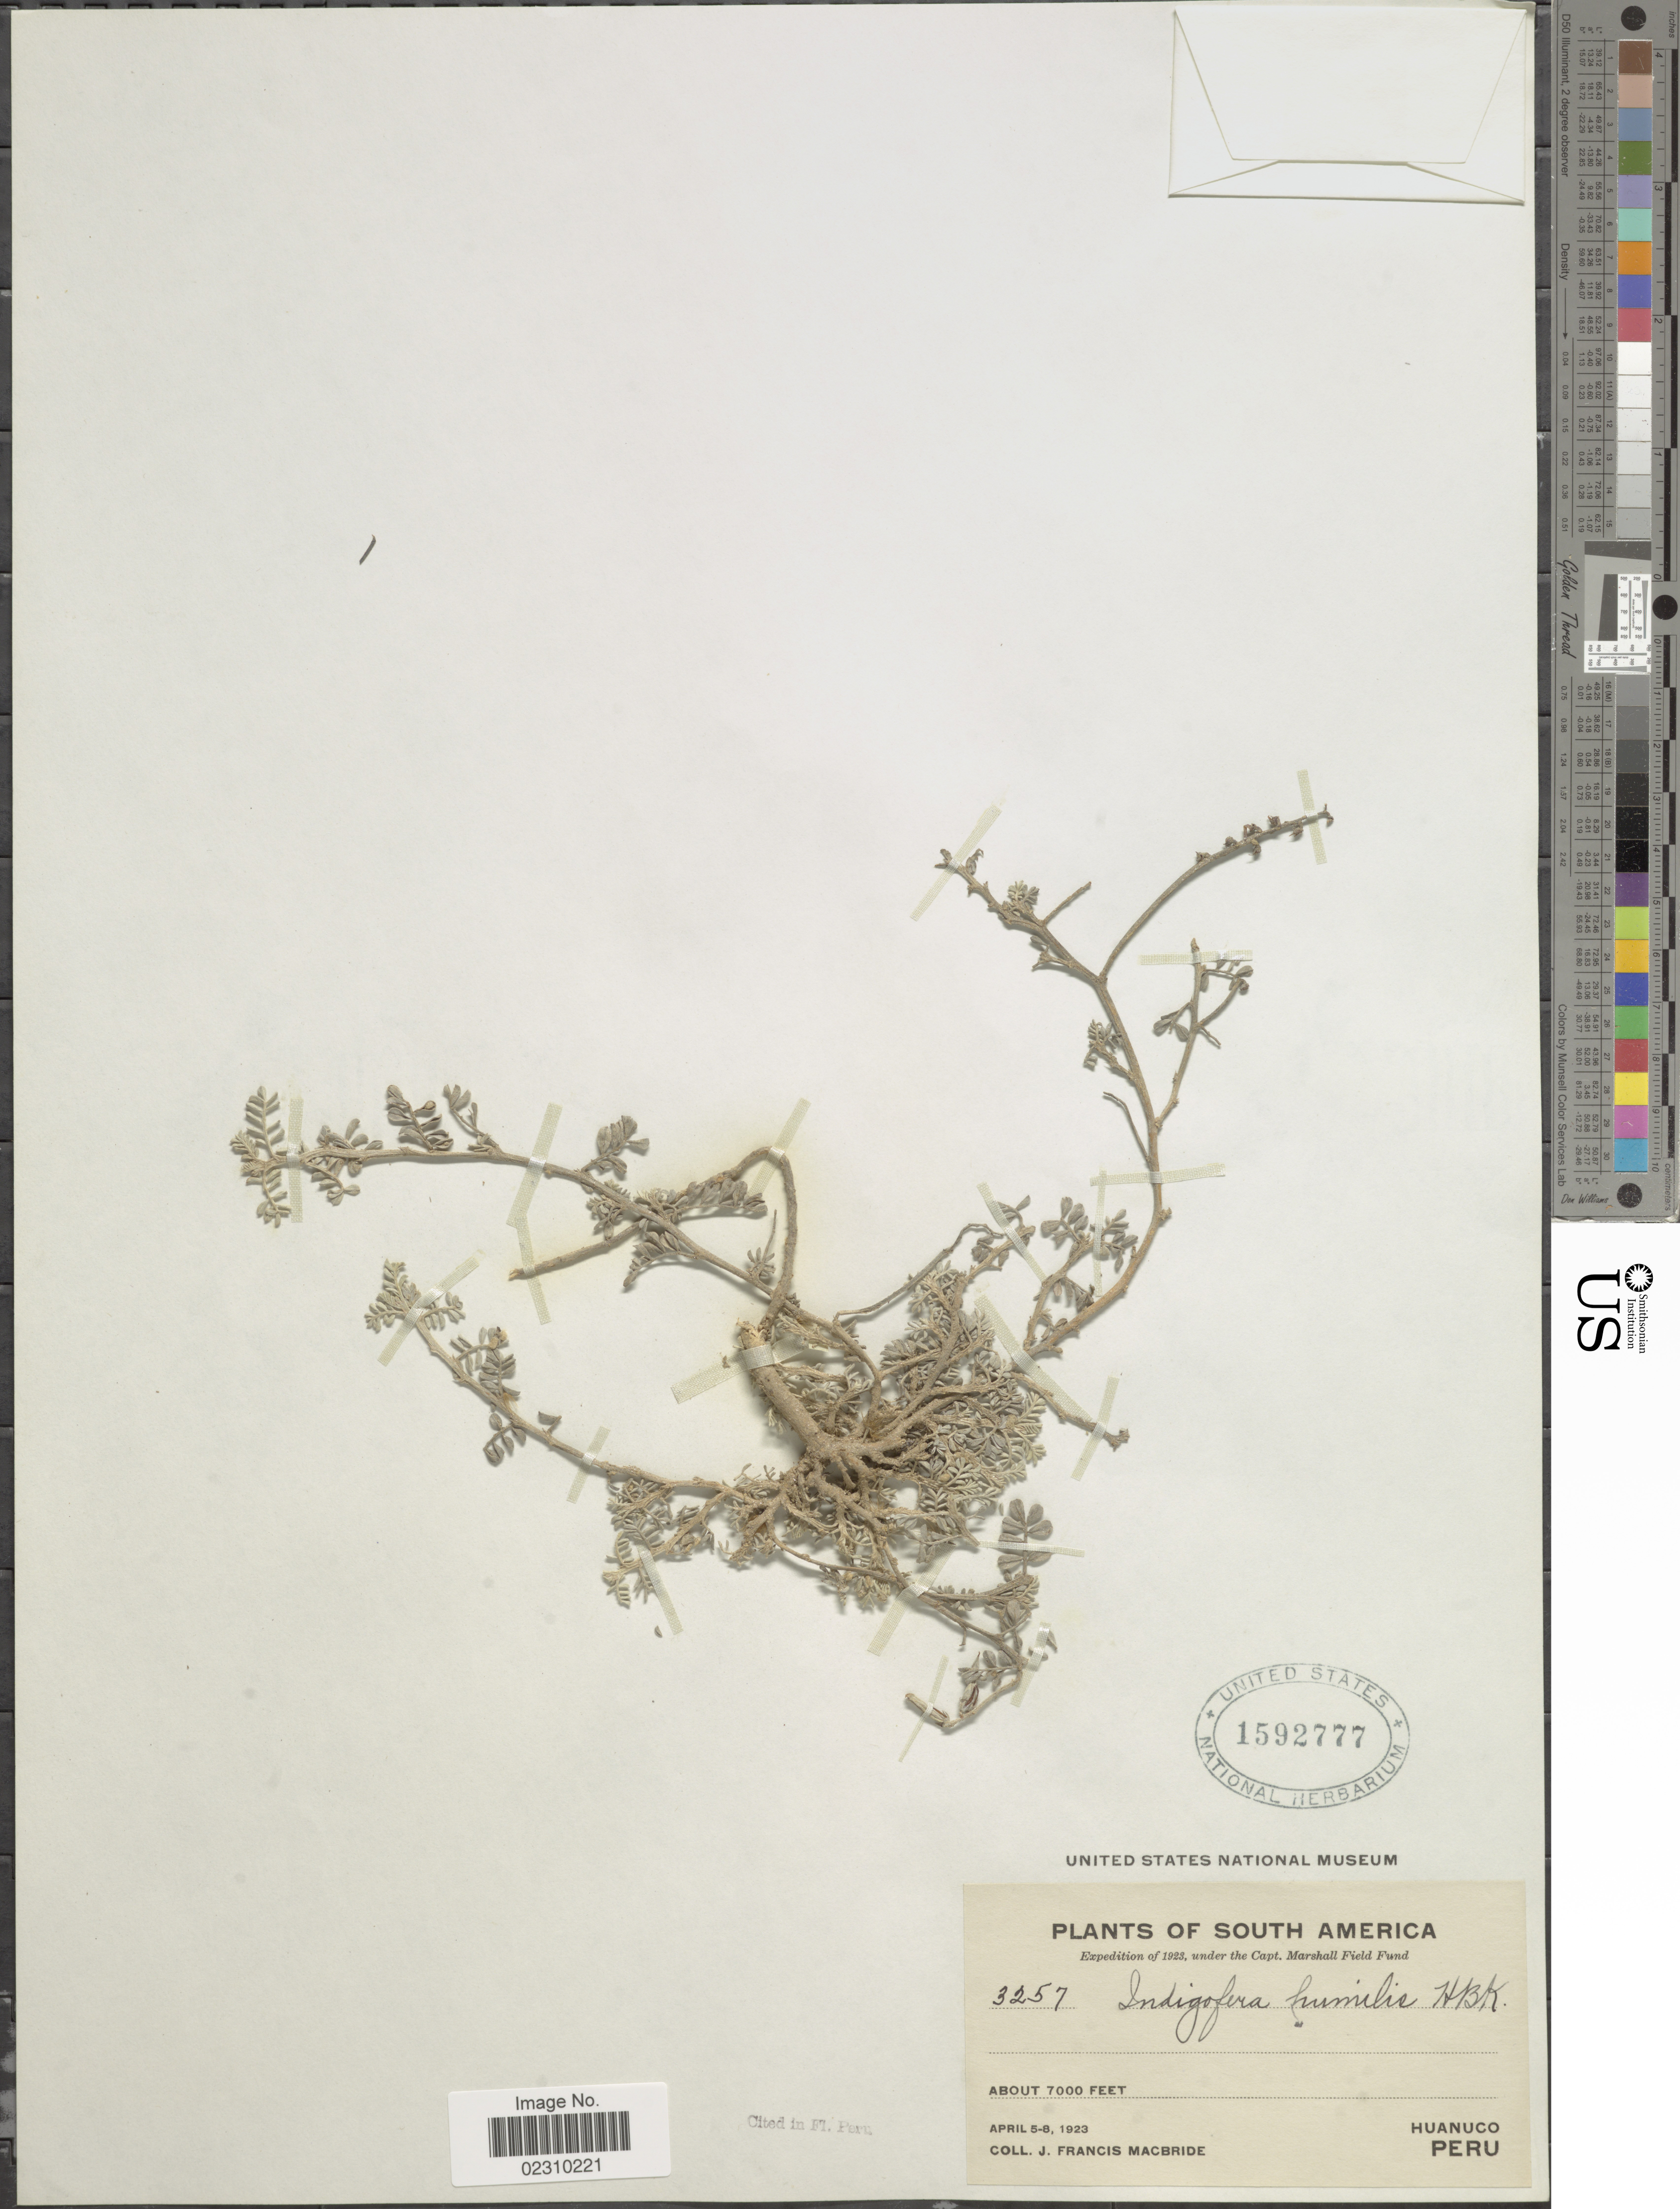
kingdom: Plantae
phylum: Tracheophyta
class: Magnoliopsida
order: Fabales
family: Fabaceae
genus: Indigofera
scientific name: Indigofera humilis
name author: Kunth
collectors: J. F. Macbride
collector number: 3257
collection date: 1923-04-05/1923-04-08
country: Peru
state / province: Huánuco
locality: South America. Huanuco, Peru.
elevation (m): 2134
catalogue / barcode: US 1592777